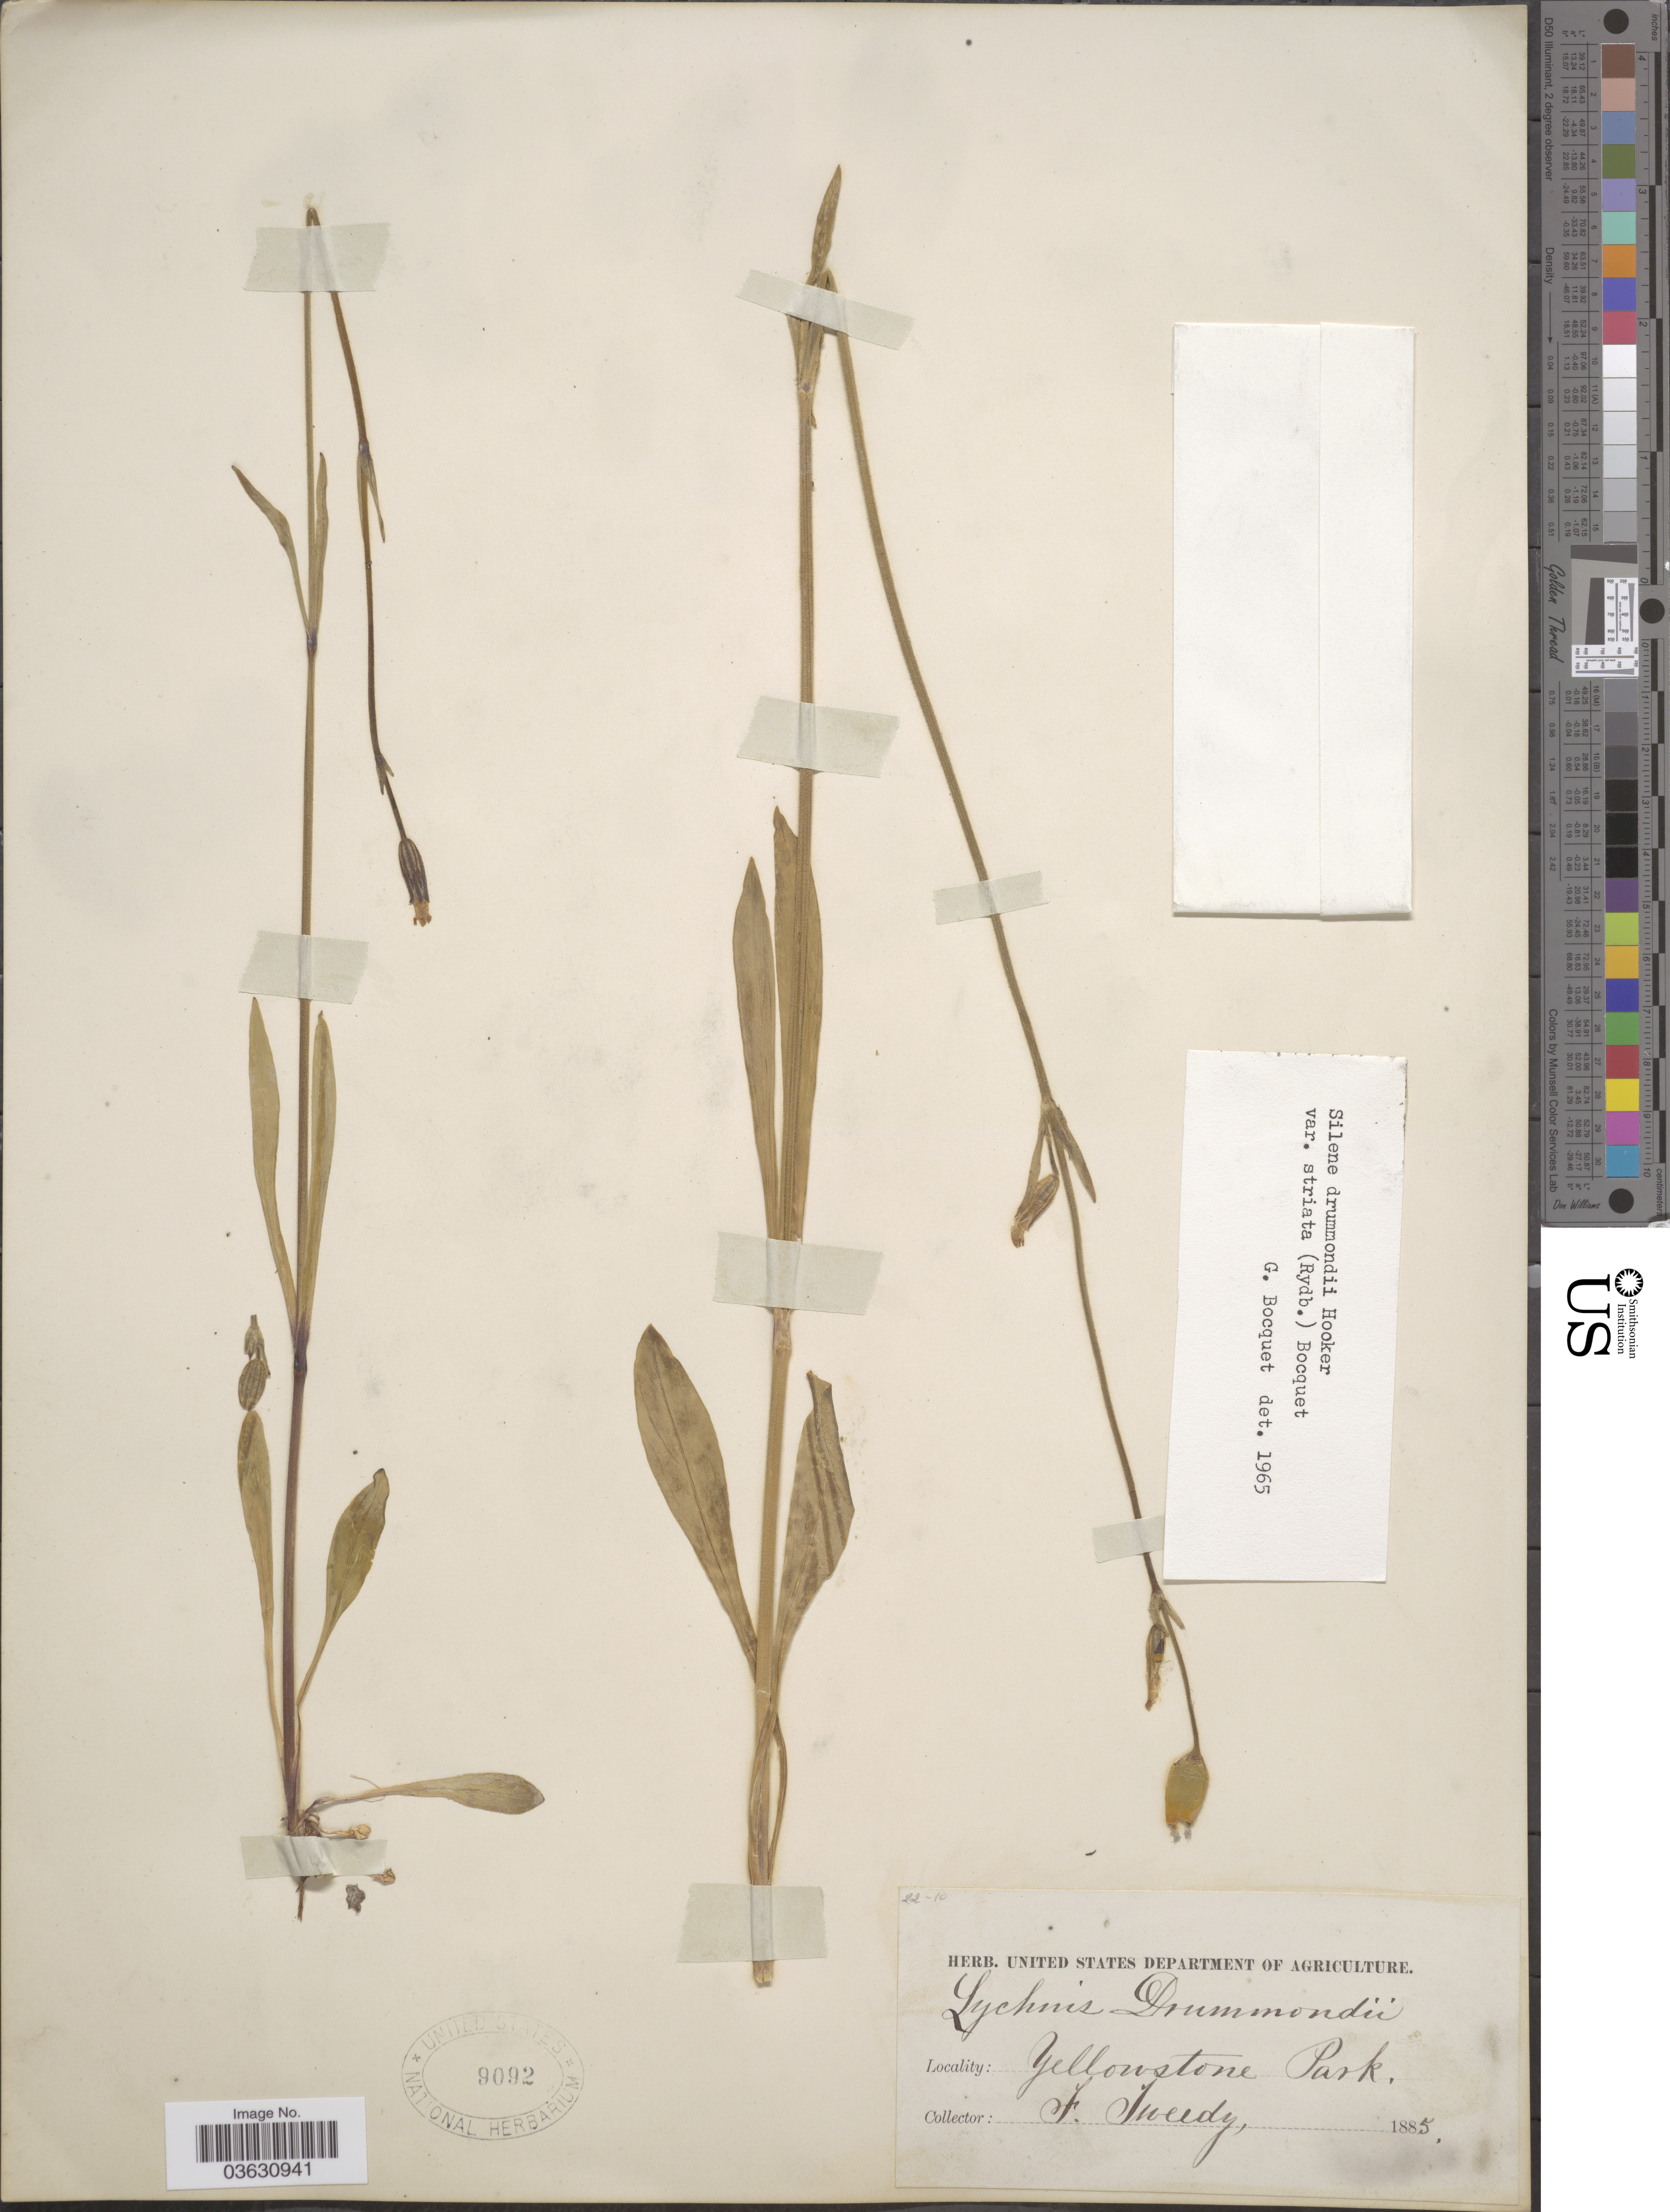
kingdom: Plantae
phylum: Tracheophyta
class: Magnoliopsida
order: Caryophyllales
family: Caryophyllaceae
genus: Silene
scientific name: Silene drummondii var. striata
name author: (Rydb.) Bocquet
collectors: F. Tweedy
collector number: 22-10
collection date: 1885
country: United States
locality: Yellowstone Park.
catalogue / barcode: US 9092